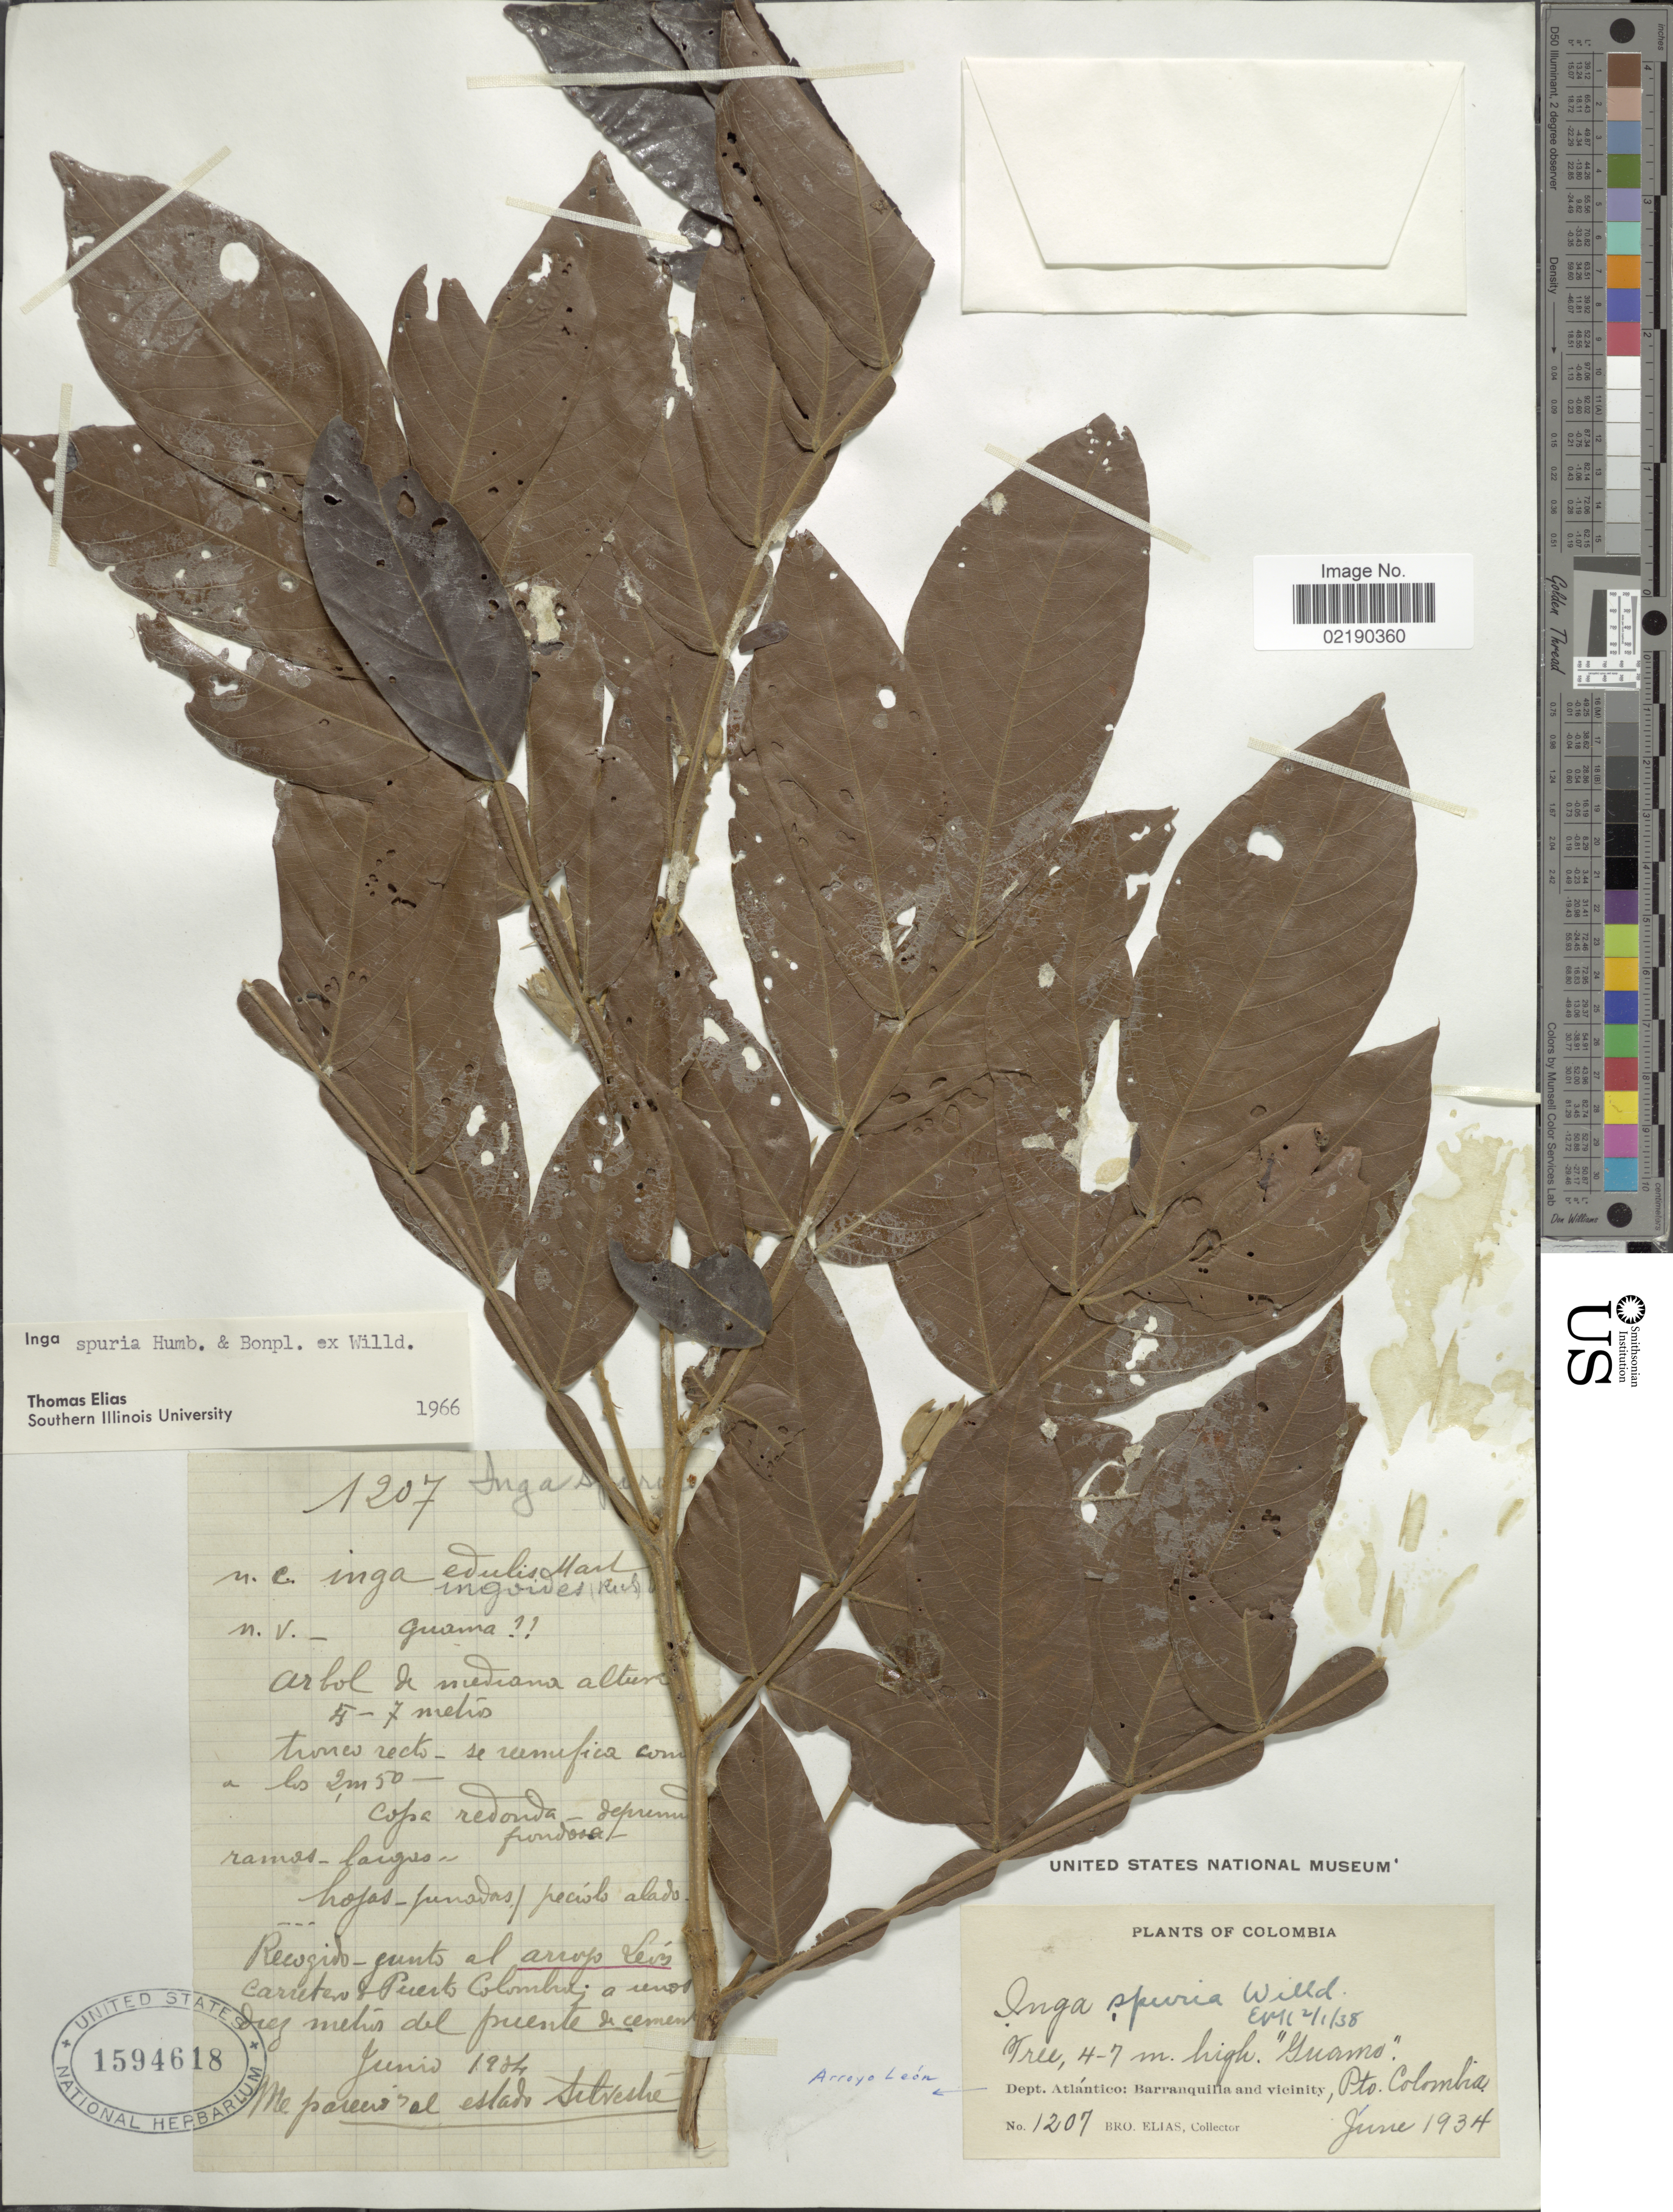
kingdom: Plantae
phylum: Tracheophyta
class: Magnoliopsida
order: Fabales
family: Fabaceae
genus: Inga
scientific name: Inga vera subsp. vera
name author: Willd.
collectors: Bro. Elias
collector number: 1207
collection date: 1934-06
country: Colombia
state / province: Atlántico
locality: Barranquilla and vicinity, Pto. Colombia. Arroyo Leon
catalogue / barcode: US 1594618